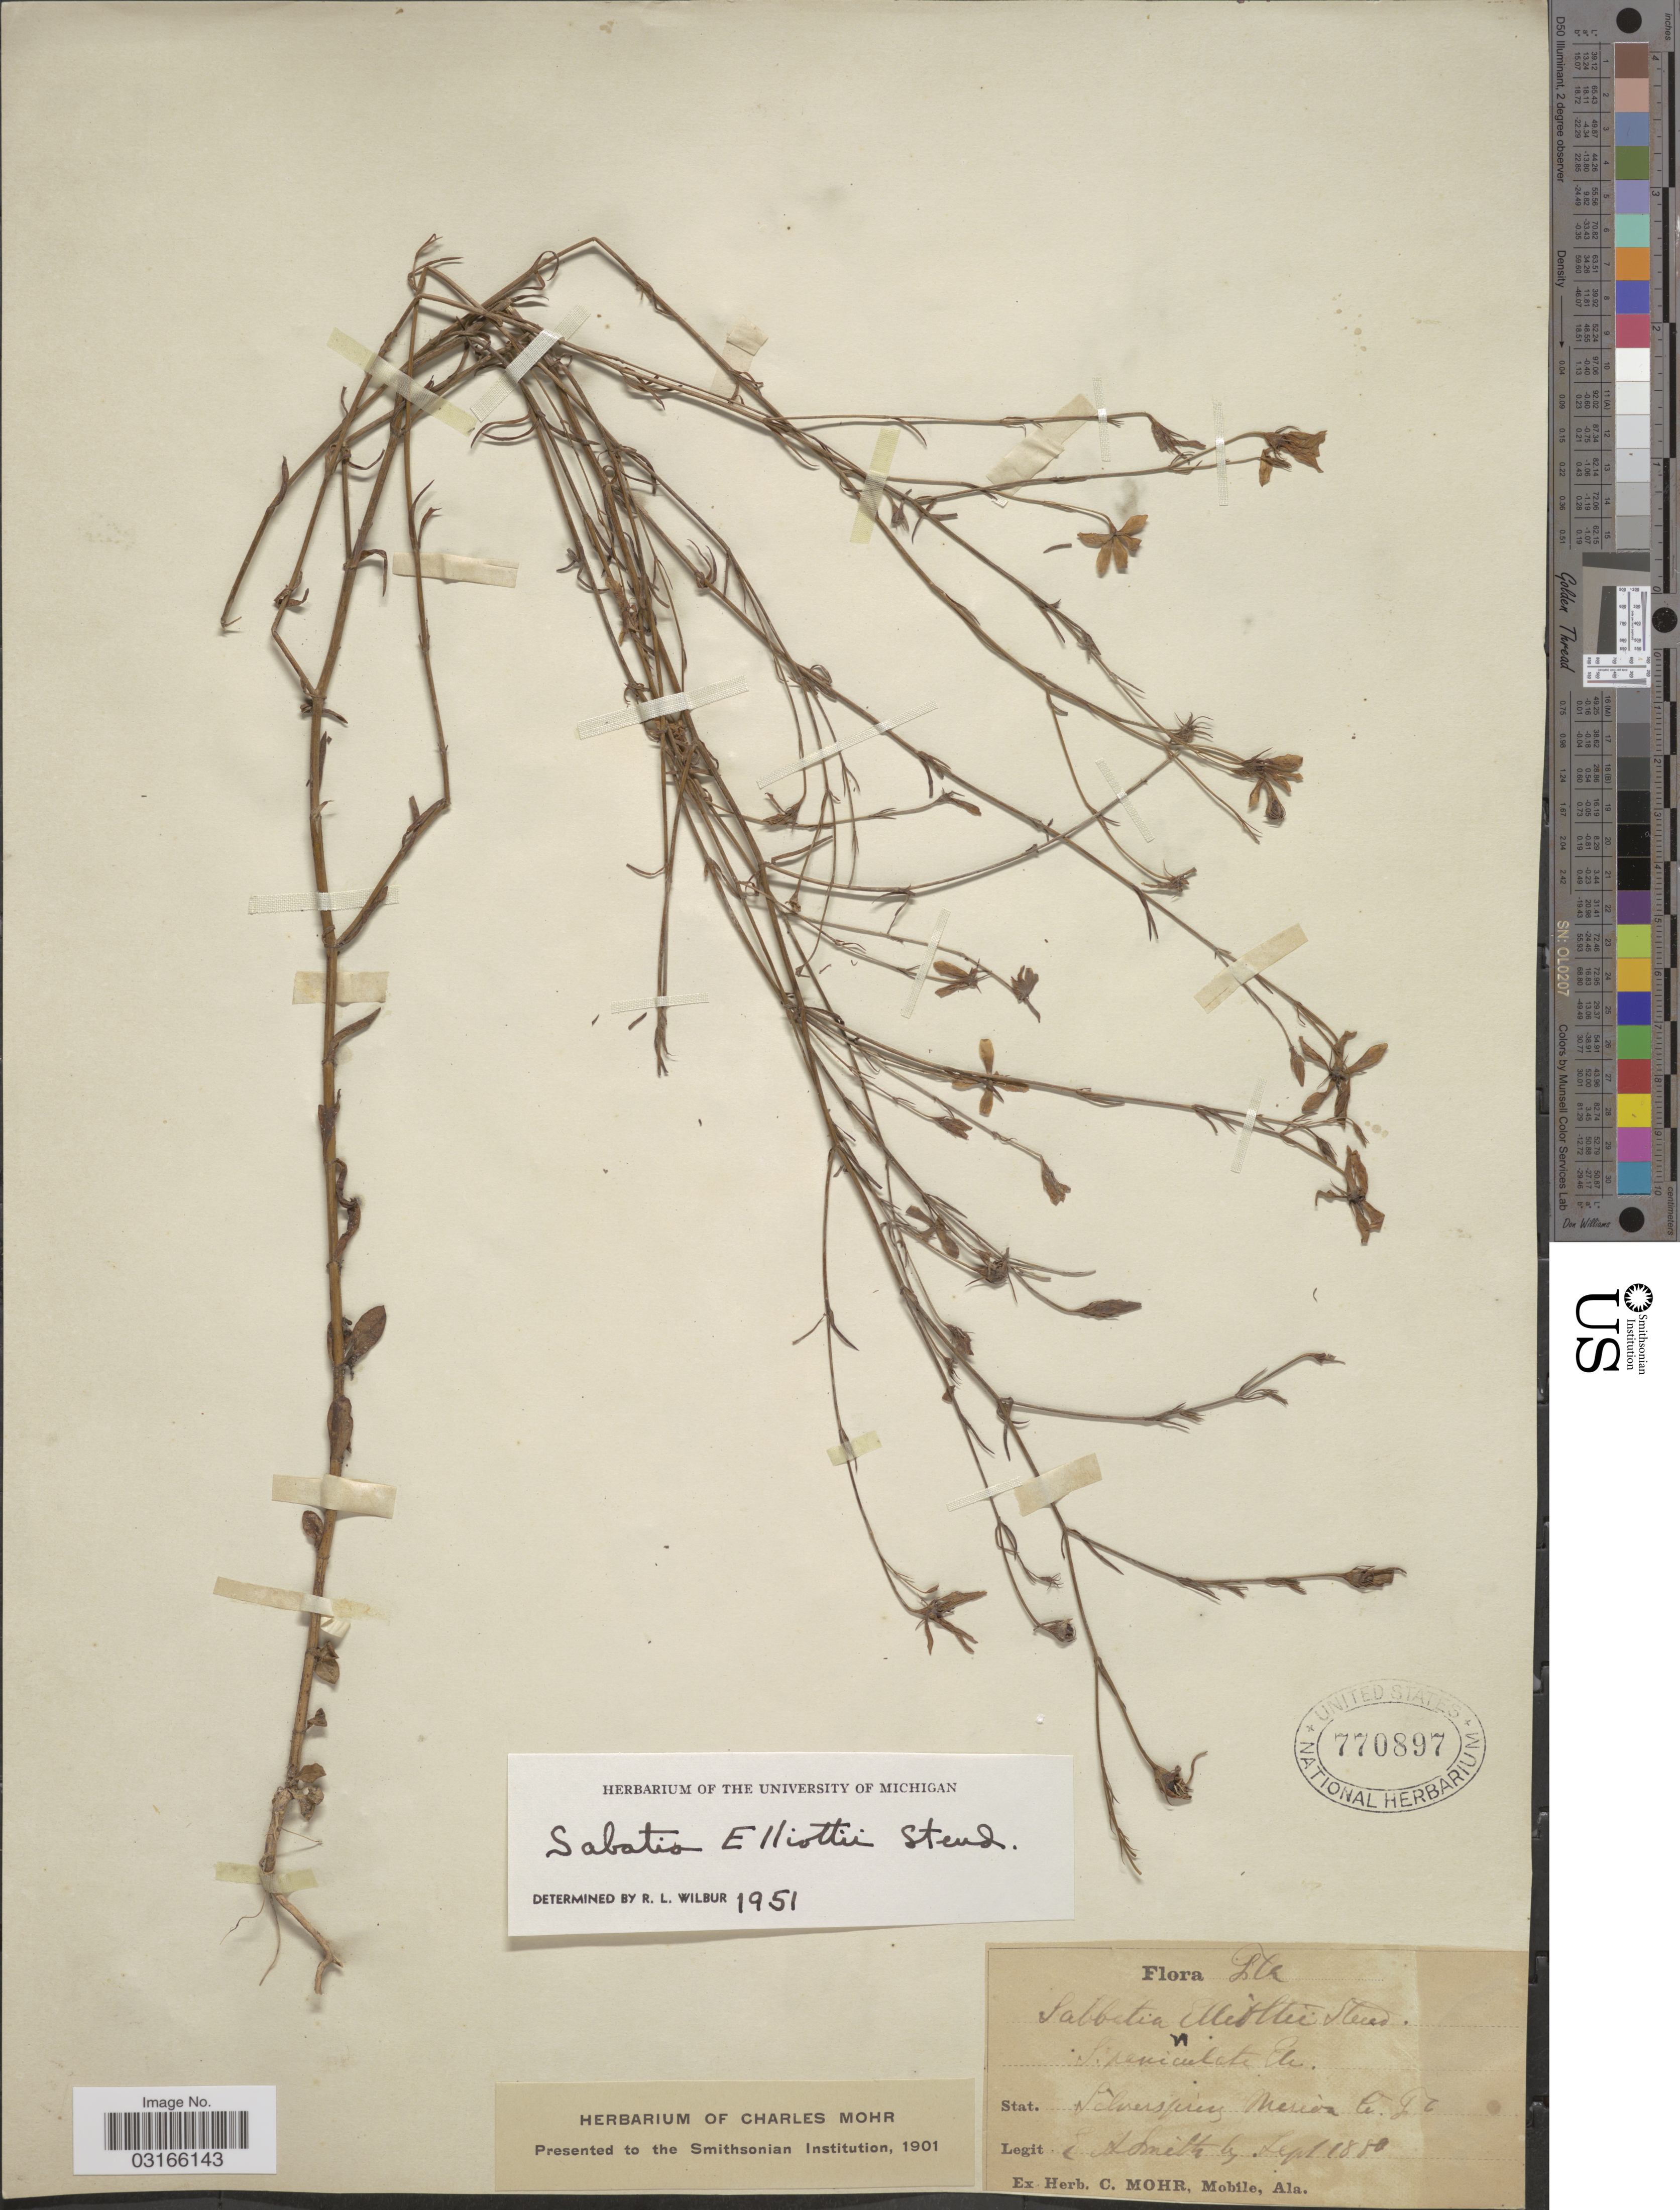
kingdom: Plantae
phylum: Tracheophyta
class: Magnoliopsida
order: Gentianales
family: Gentianaceae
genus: Sabatia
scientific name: Sabatia brevifolia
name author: Raf.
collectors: E. A. Smith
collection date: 1880-09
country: United States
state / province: Florida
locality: Silverspring Marion Co.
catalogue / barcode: US 770897